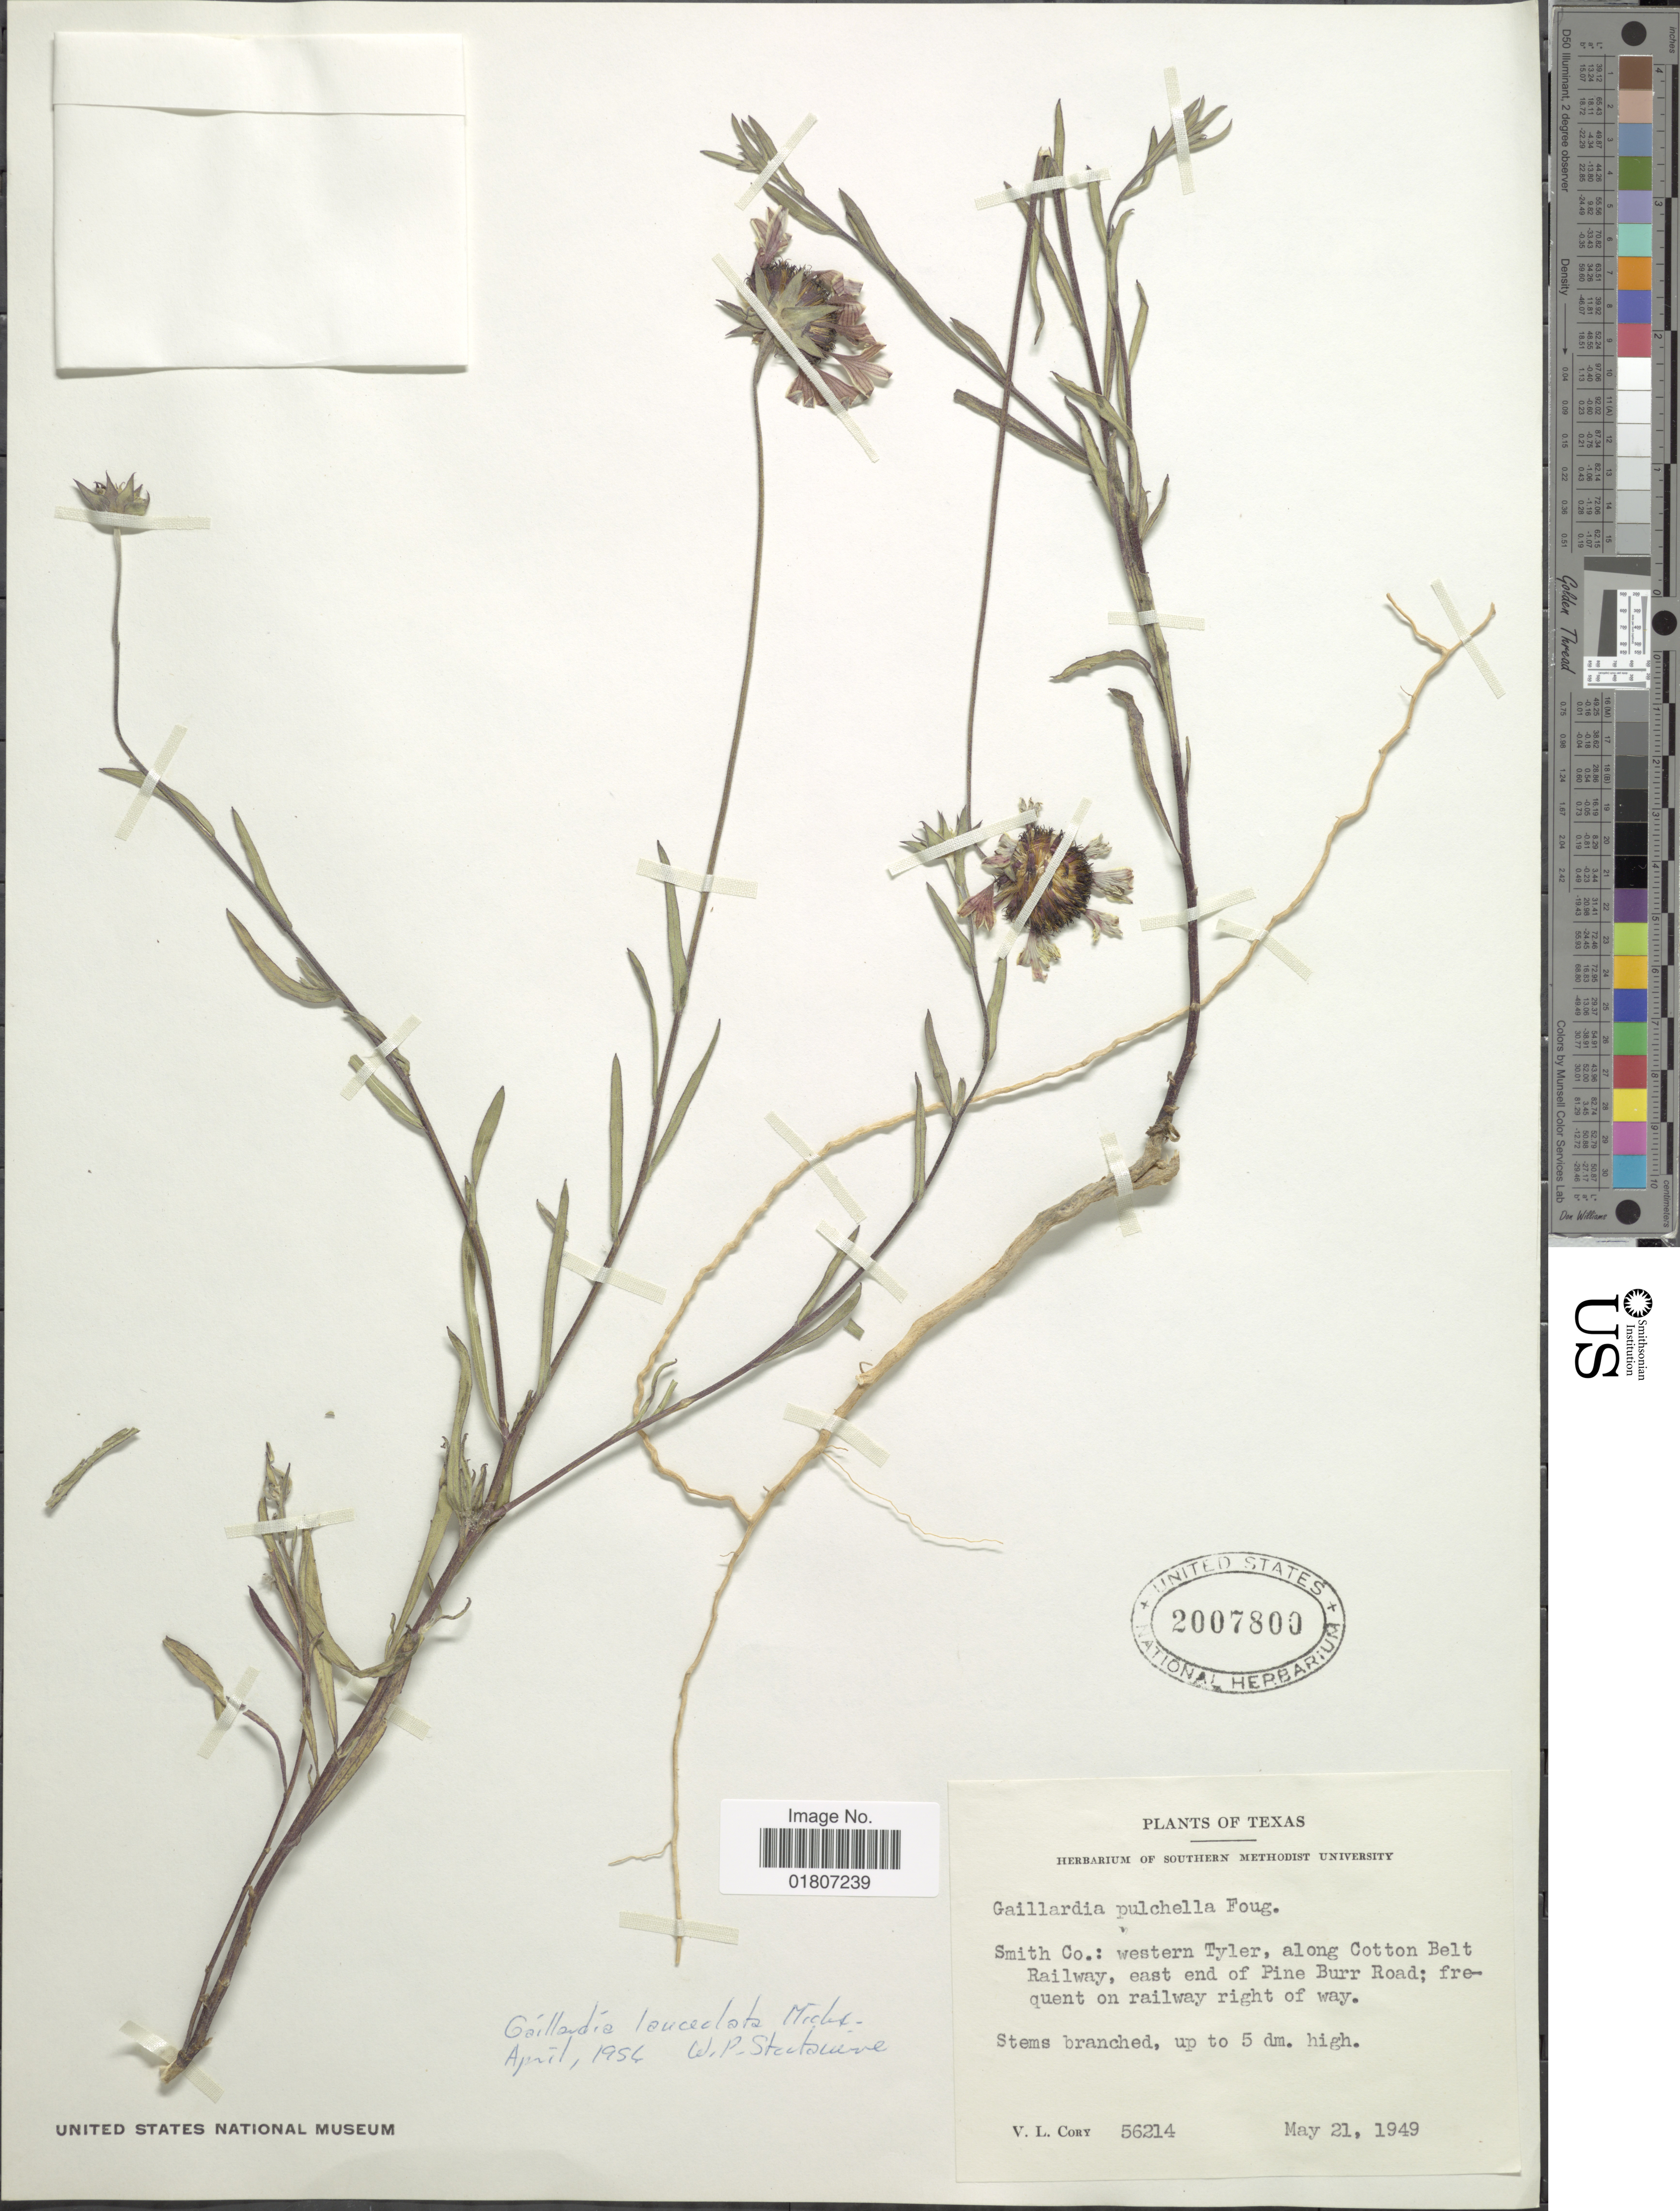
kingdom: Plantae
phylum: Tracheophyta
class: Magnoliopsida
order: Asterales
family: Asteraceae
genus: Gaillardia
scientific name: Gaillardia lanceolata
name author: Michx.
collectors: V. Cory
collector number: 56214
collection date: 1949-05-21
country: United States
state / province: Texas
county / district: Smith Co.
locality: western Tyler, along Cotton Belt Railway, east end of Pine Burr Road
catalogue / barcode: US 2007800